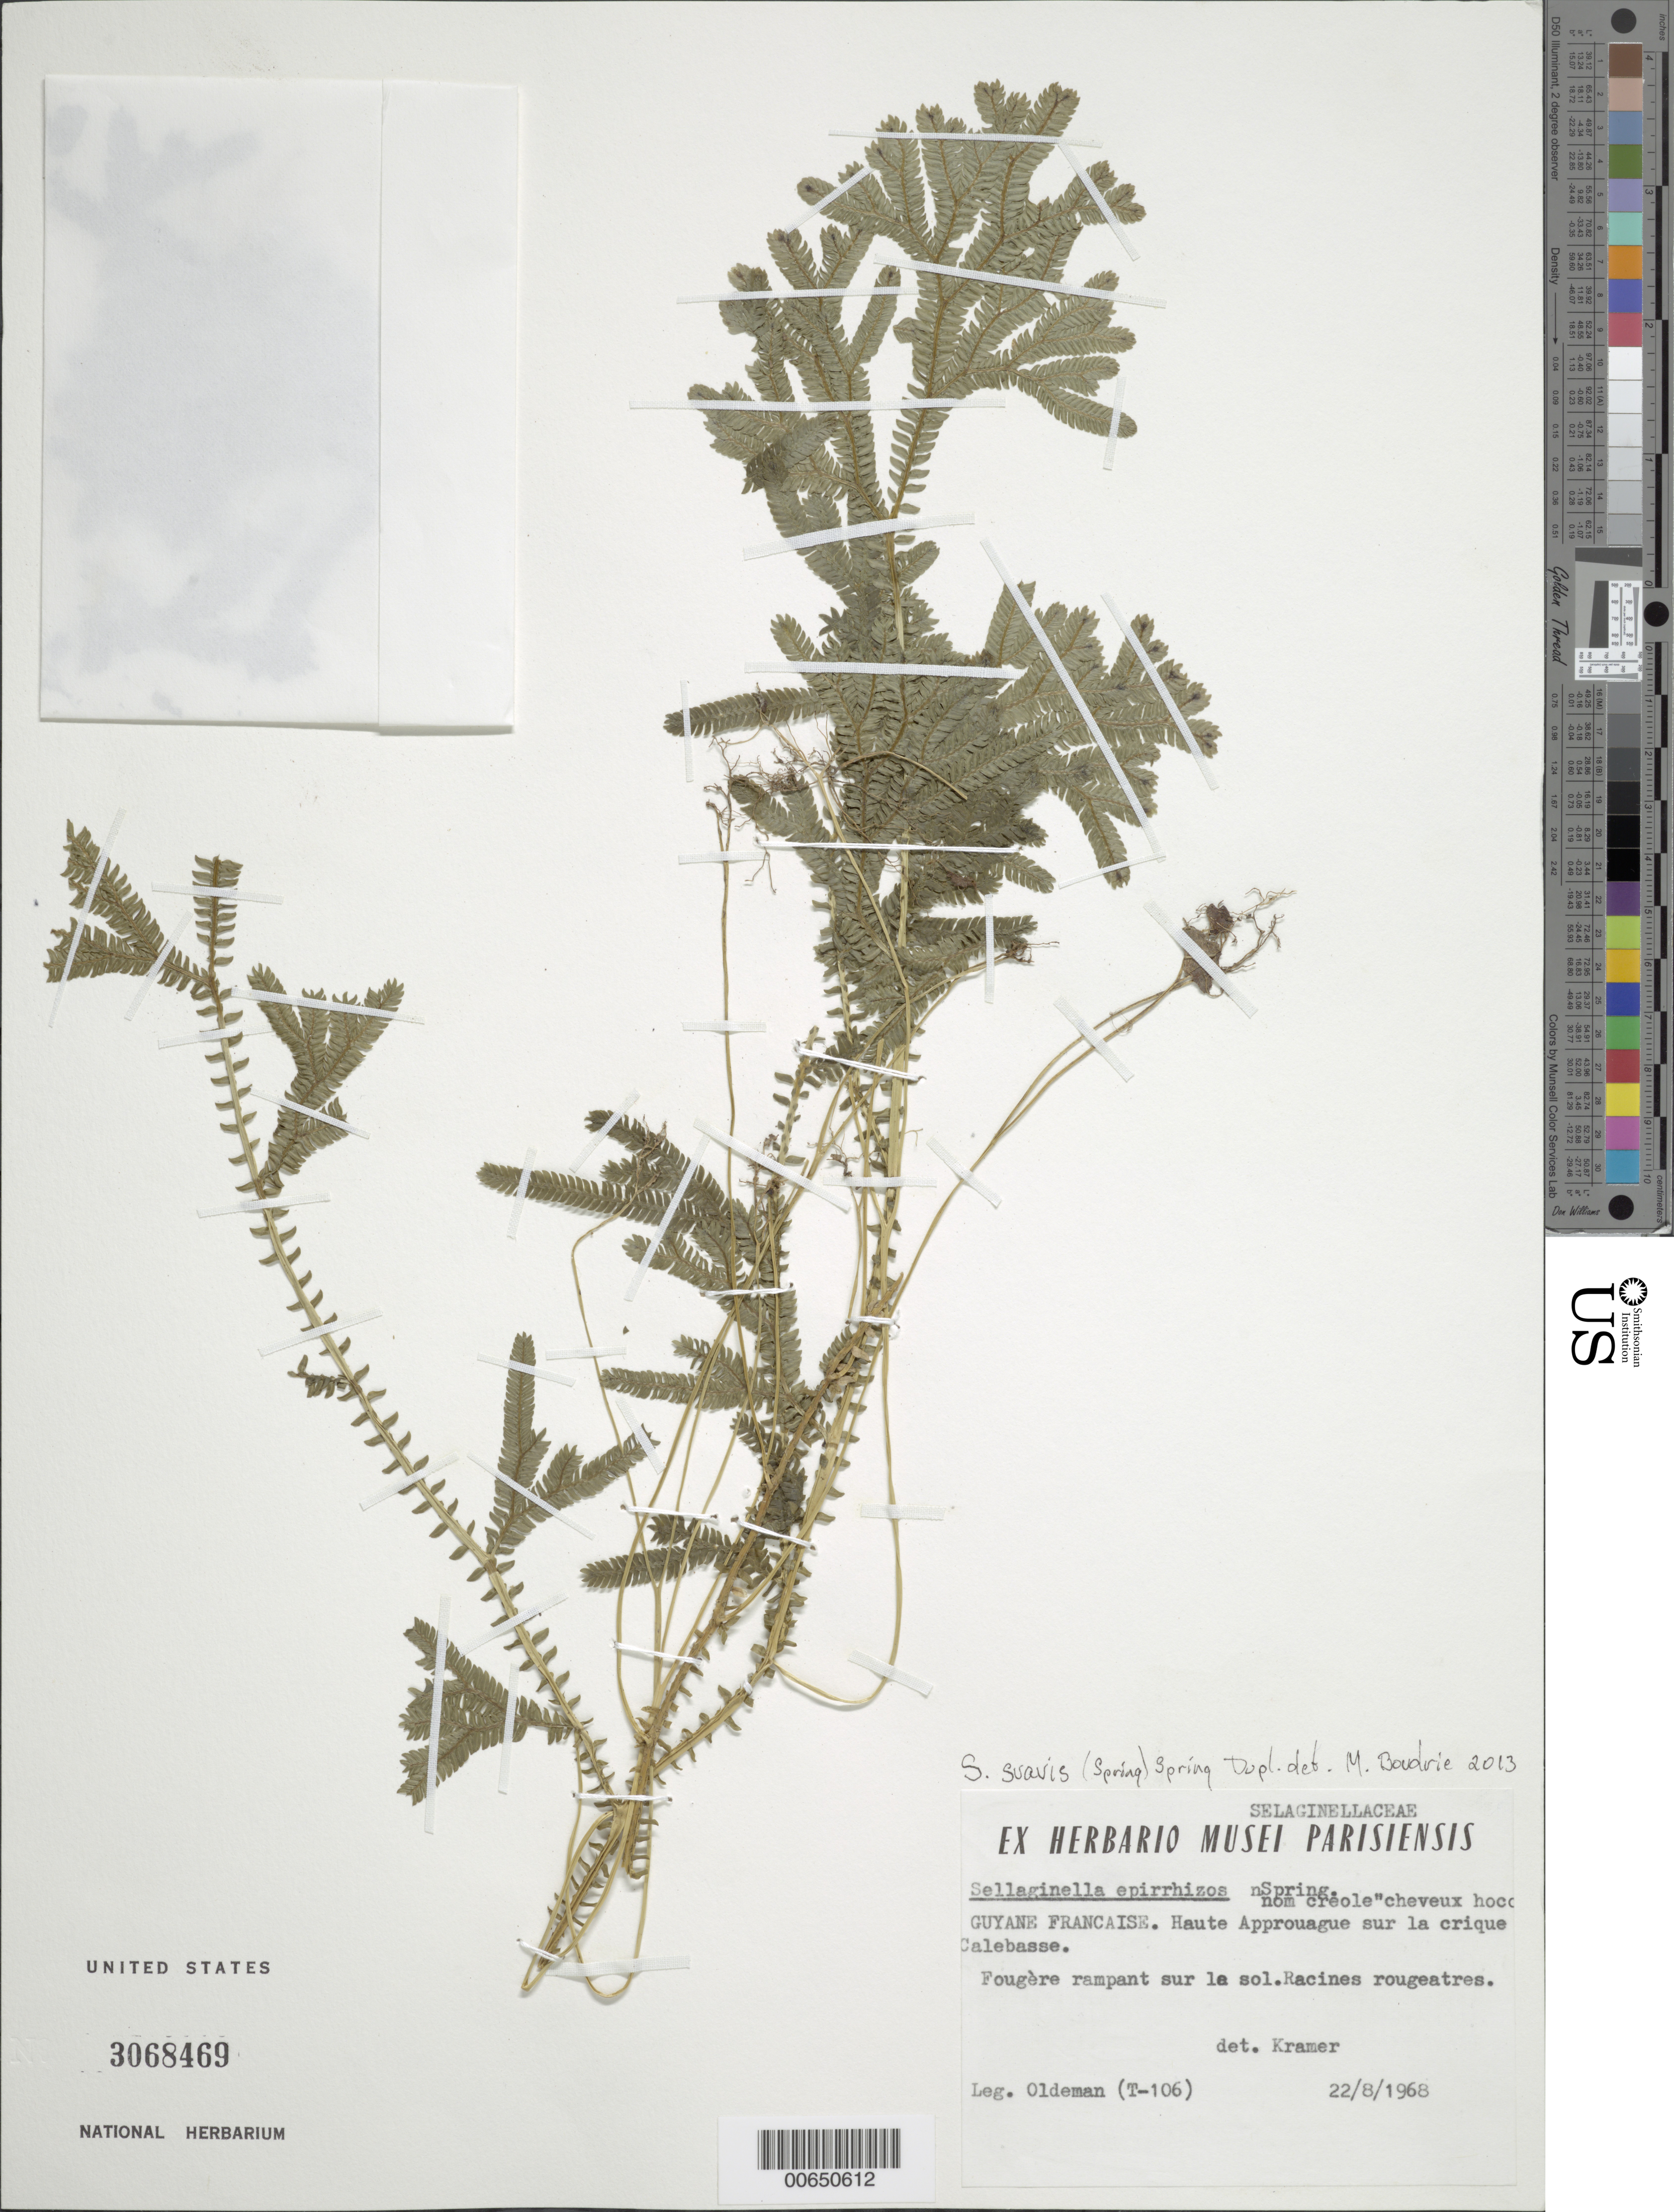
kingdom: Plantae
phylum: Tracheophyta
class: Lycopodiopsida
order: Selaginellales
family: Selaginellaceae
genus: Selaginella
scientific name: Selaginella suavis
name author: Spring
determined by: Boudrie, M.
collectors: R. Oldeman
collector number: T 106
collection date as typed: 22-Aug-68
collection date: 1968-08-22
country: French Guiana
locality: Crique Calebasse, Haute Approuague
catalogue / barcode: US 3068469